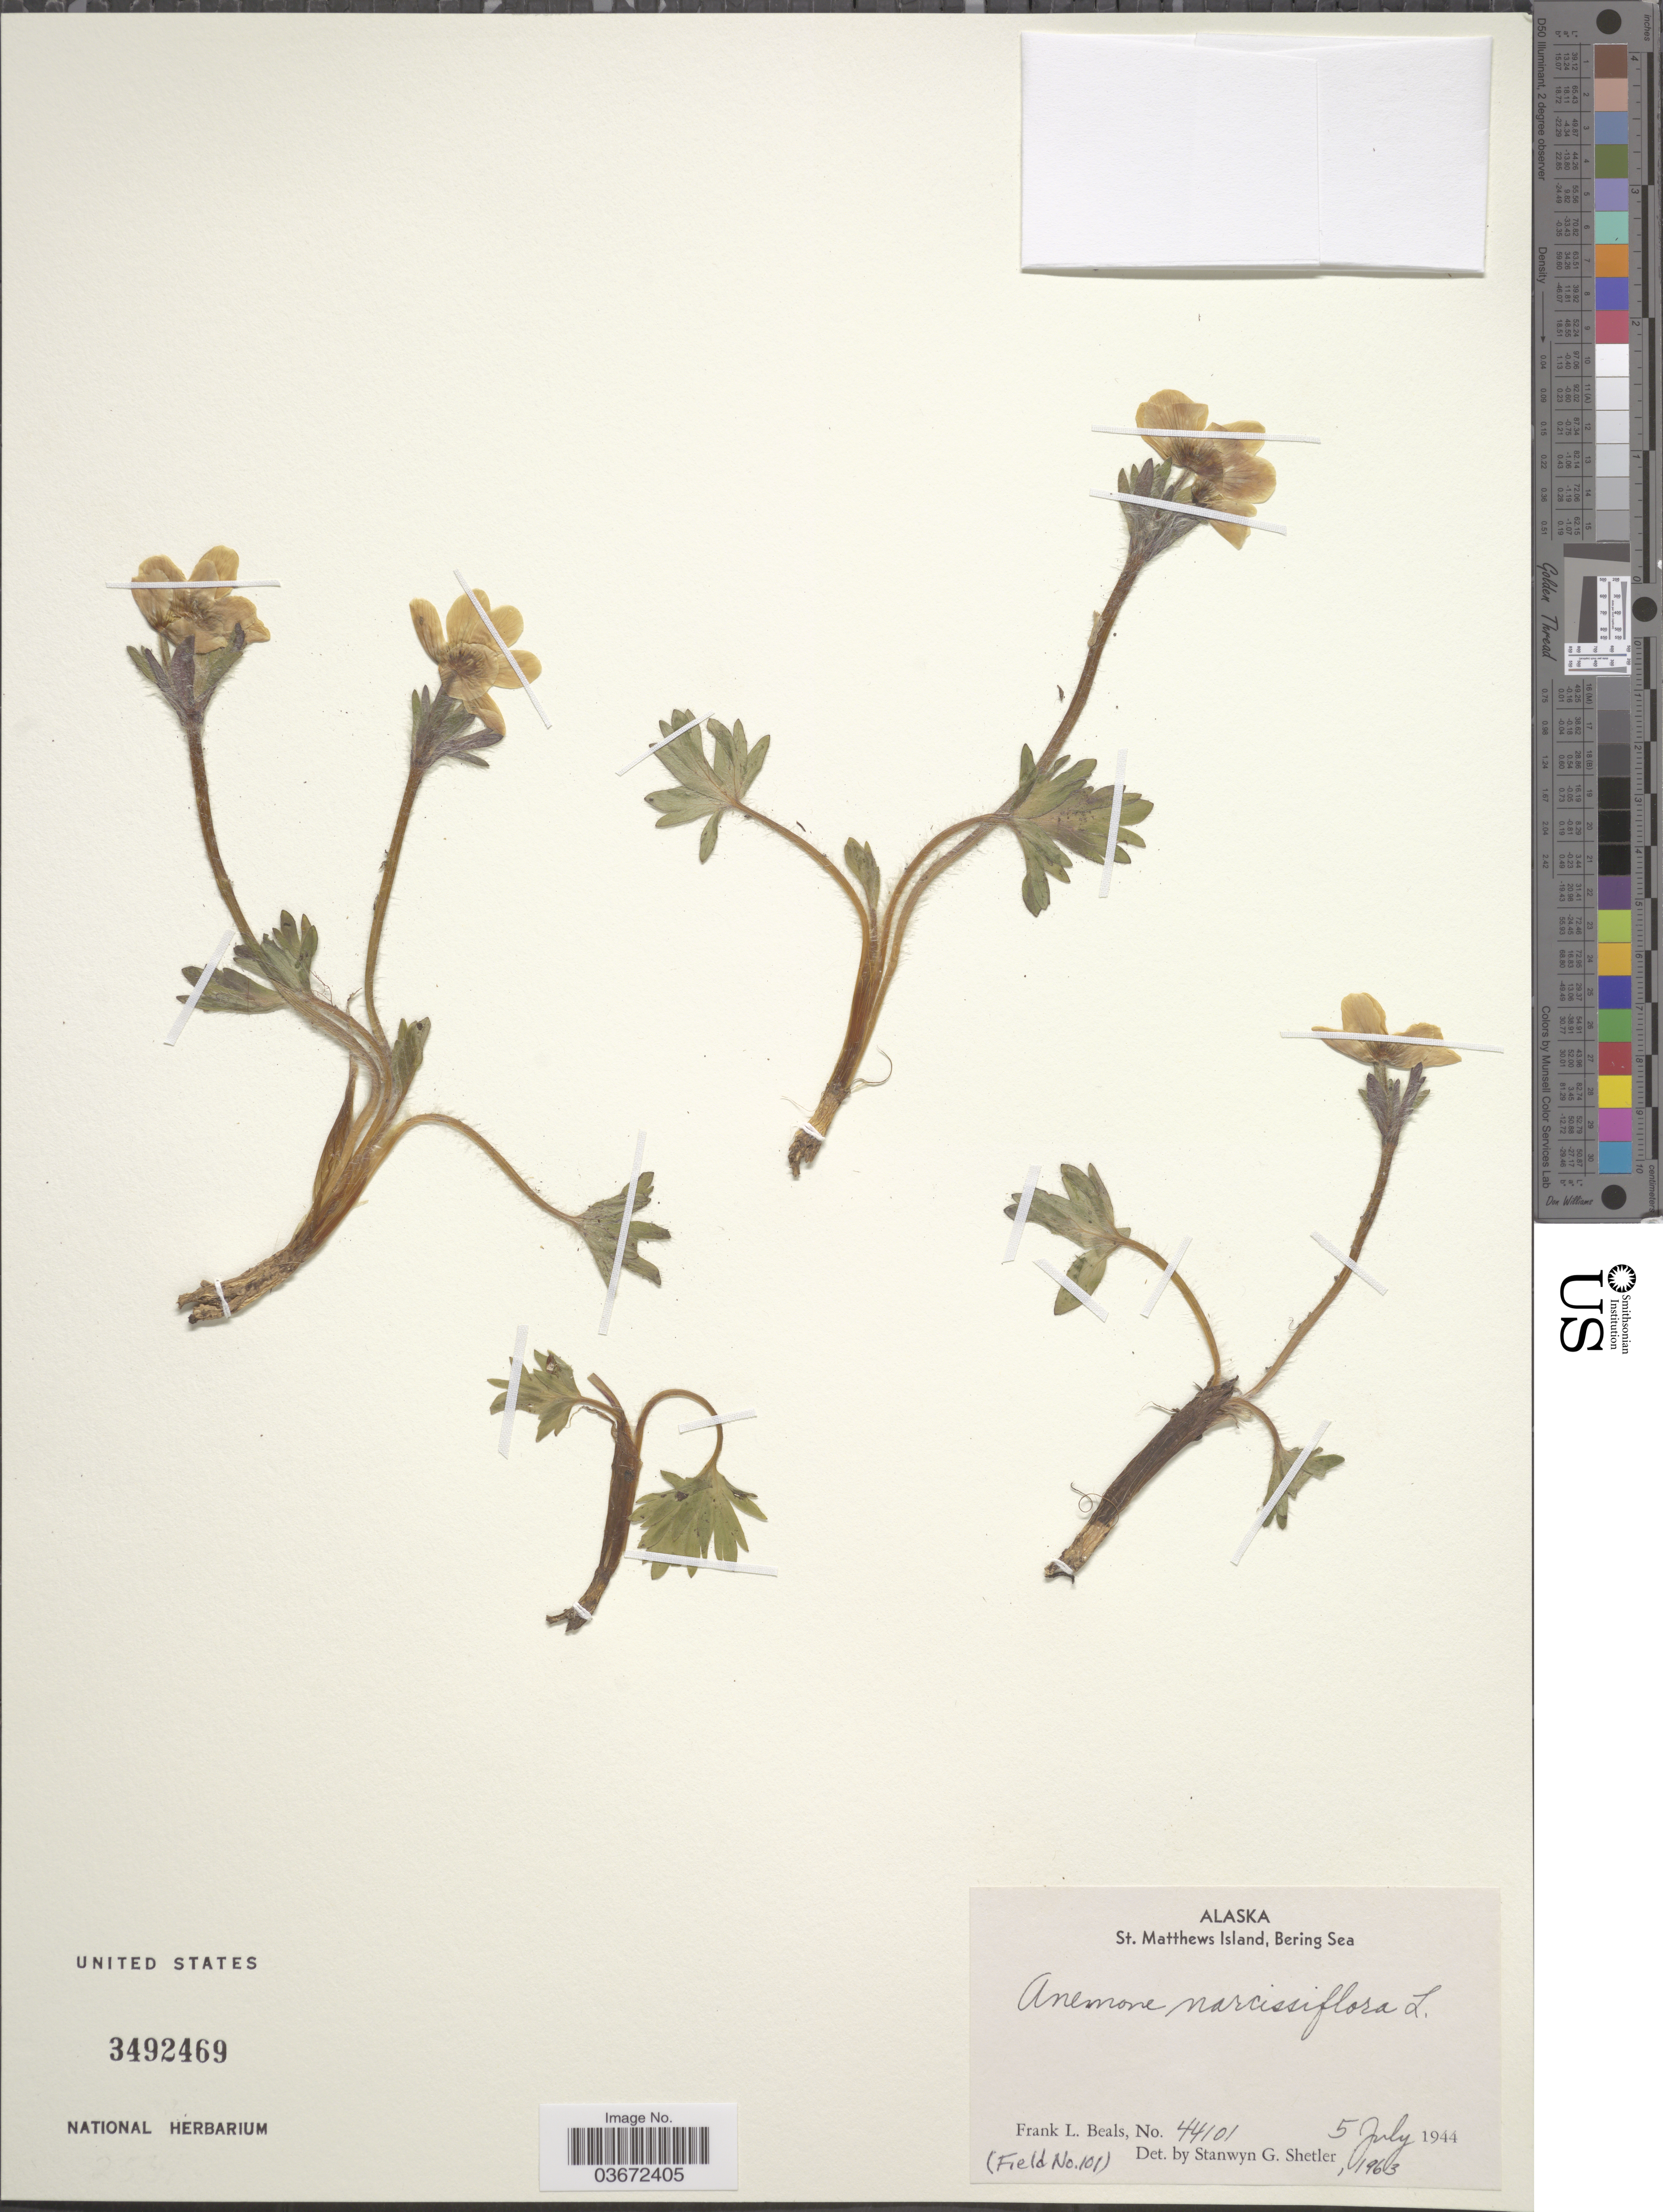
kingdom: Plantae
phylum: Tracheophyta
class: Magnoliopsida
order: Ranunculales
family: Ranunculaceae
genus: Anemone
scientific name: Anemone narcissiflora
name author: L.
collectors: F. Beals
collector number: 44101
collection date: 1944-07-05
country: United States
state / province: Alaska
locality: St. Matthews Island, Bering Sea.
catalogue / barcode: US 3492469